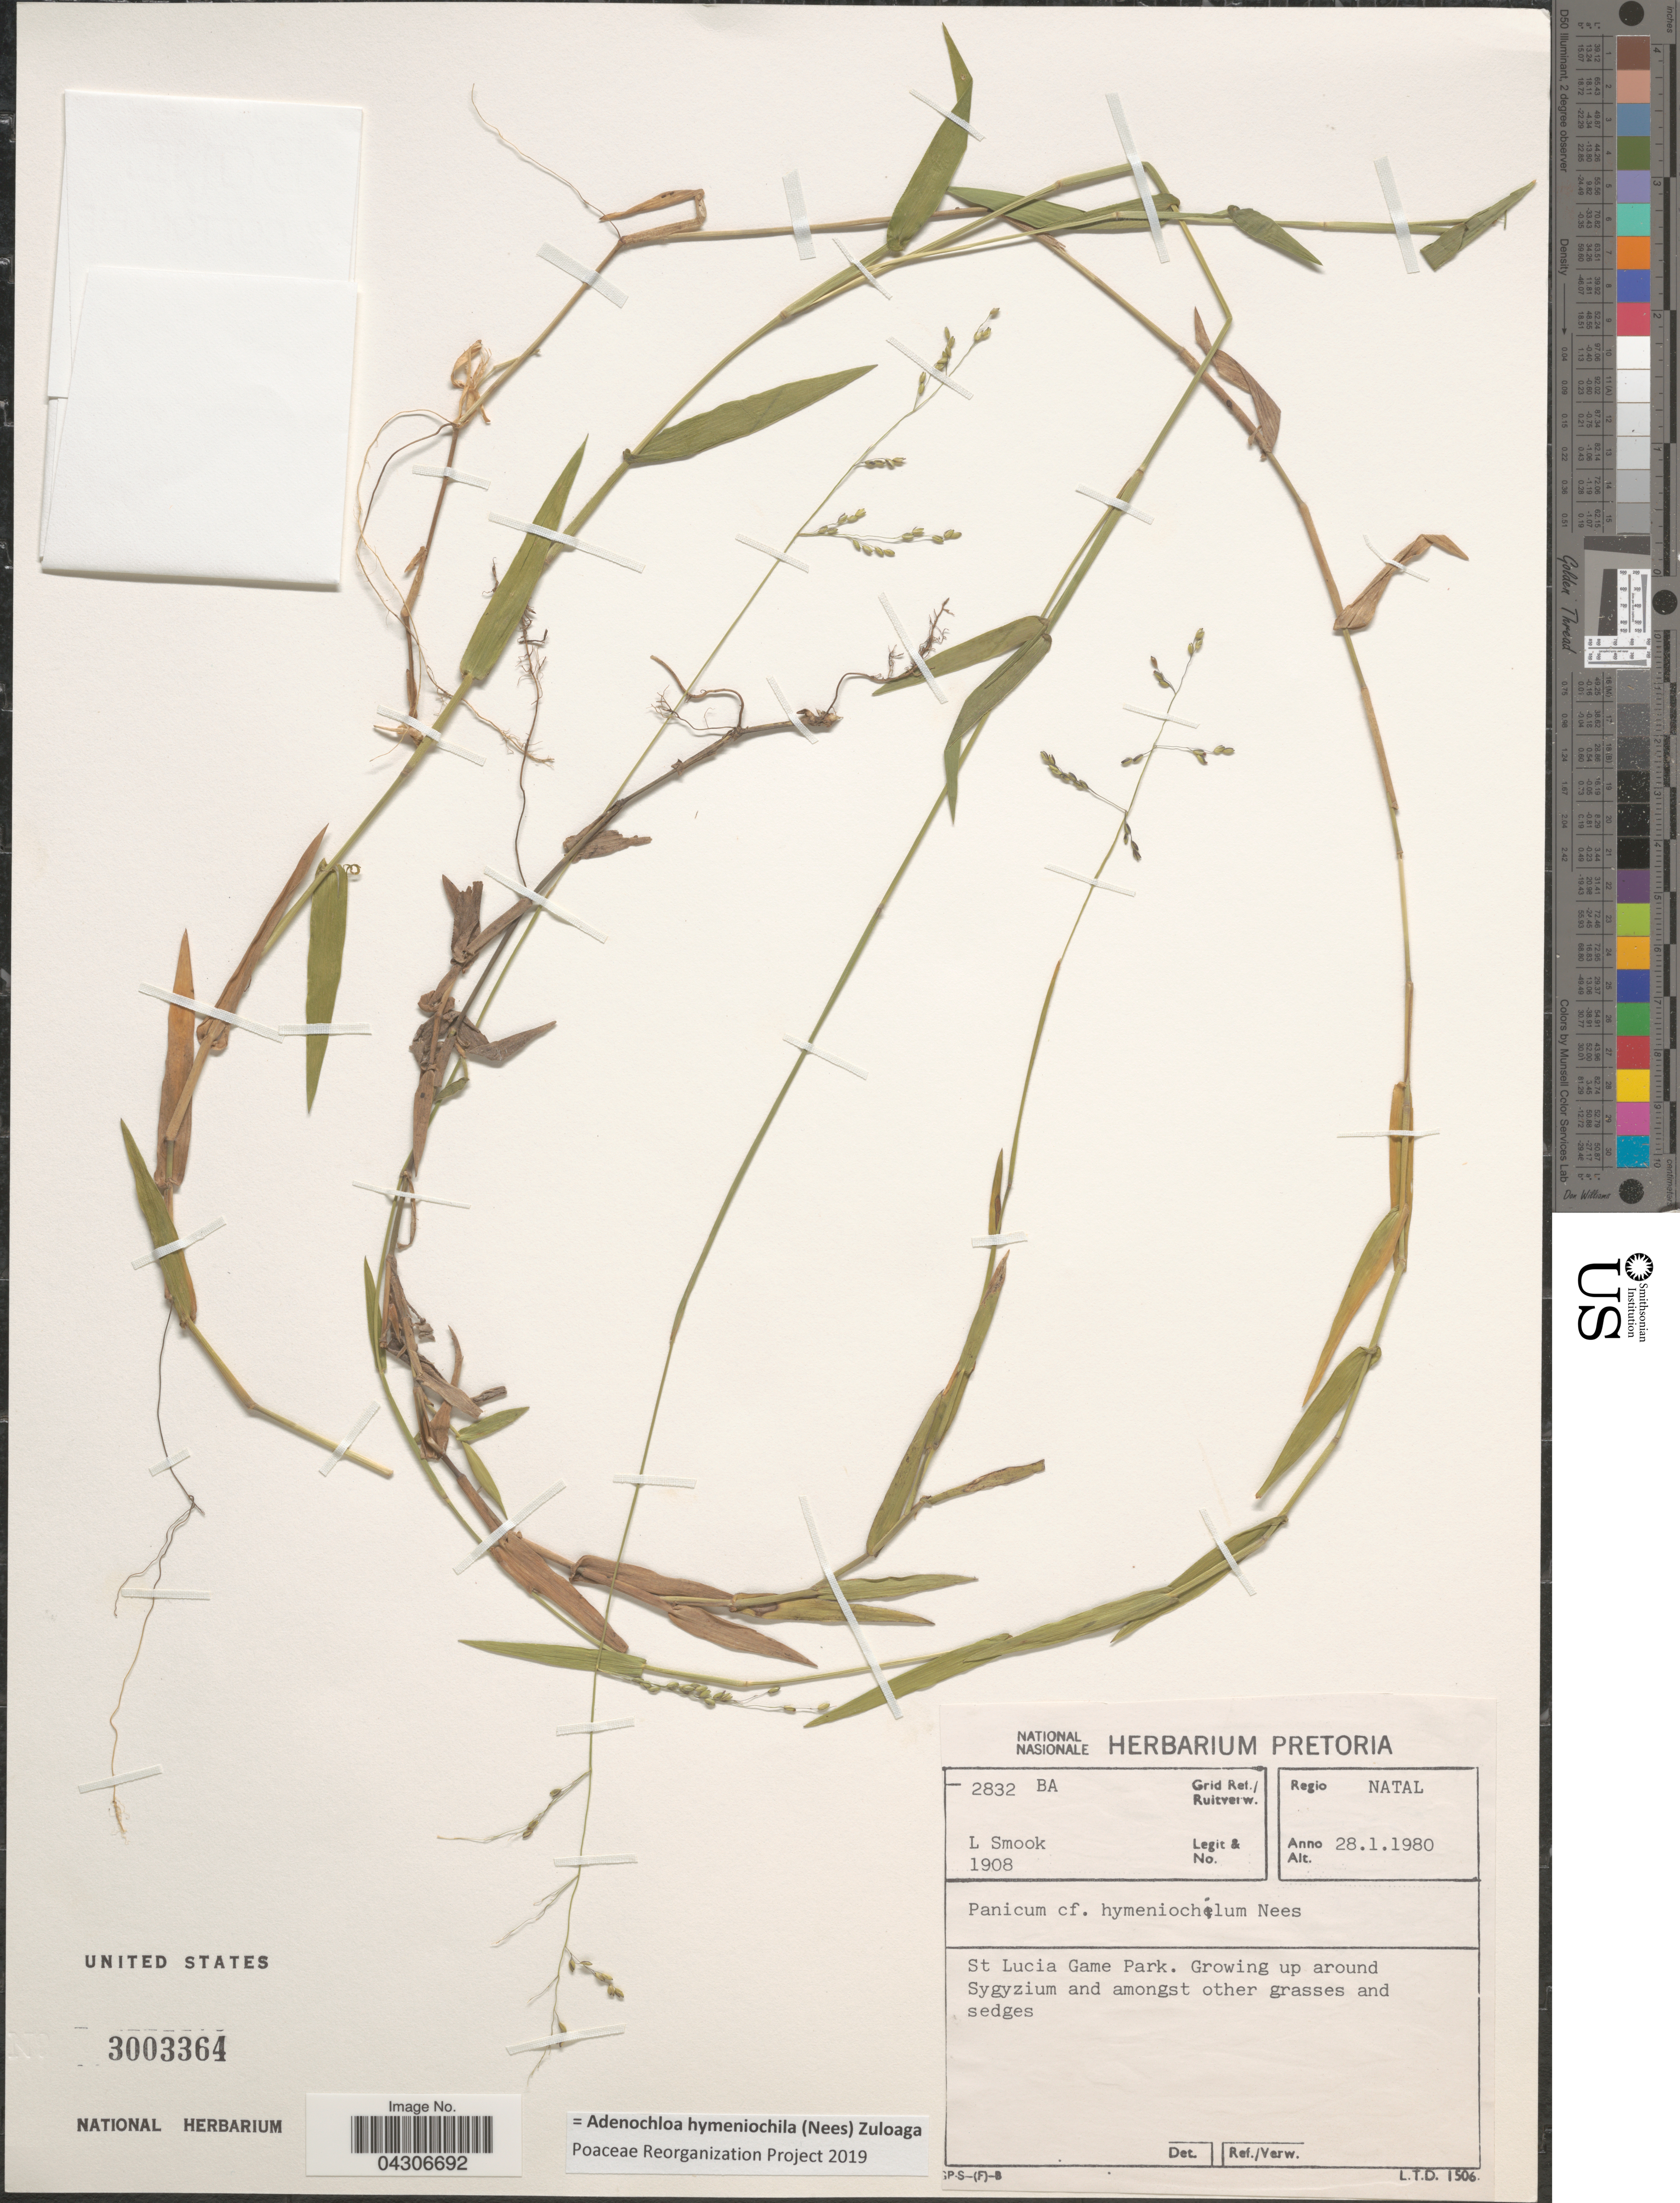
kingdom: Plantae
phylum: Tracheophyta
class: Liliopsida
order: Poales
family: Poaceae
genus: Adenochloa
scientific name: Adenochloa hymeniochila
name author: (Nees) Zuloaga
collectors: L. Smook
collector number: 1908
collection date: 1980-01-28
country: South Africa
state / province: KwaZulu-Natal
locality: Grid Ref./Ruitverw. 2832 BA. Regio Natal. St Lucia Game Park.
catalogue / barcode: US 3003364